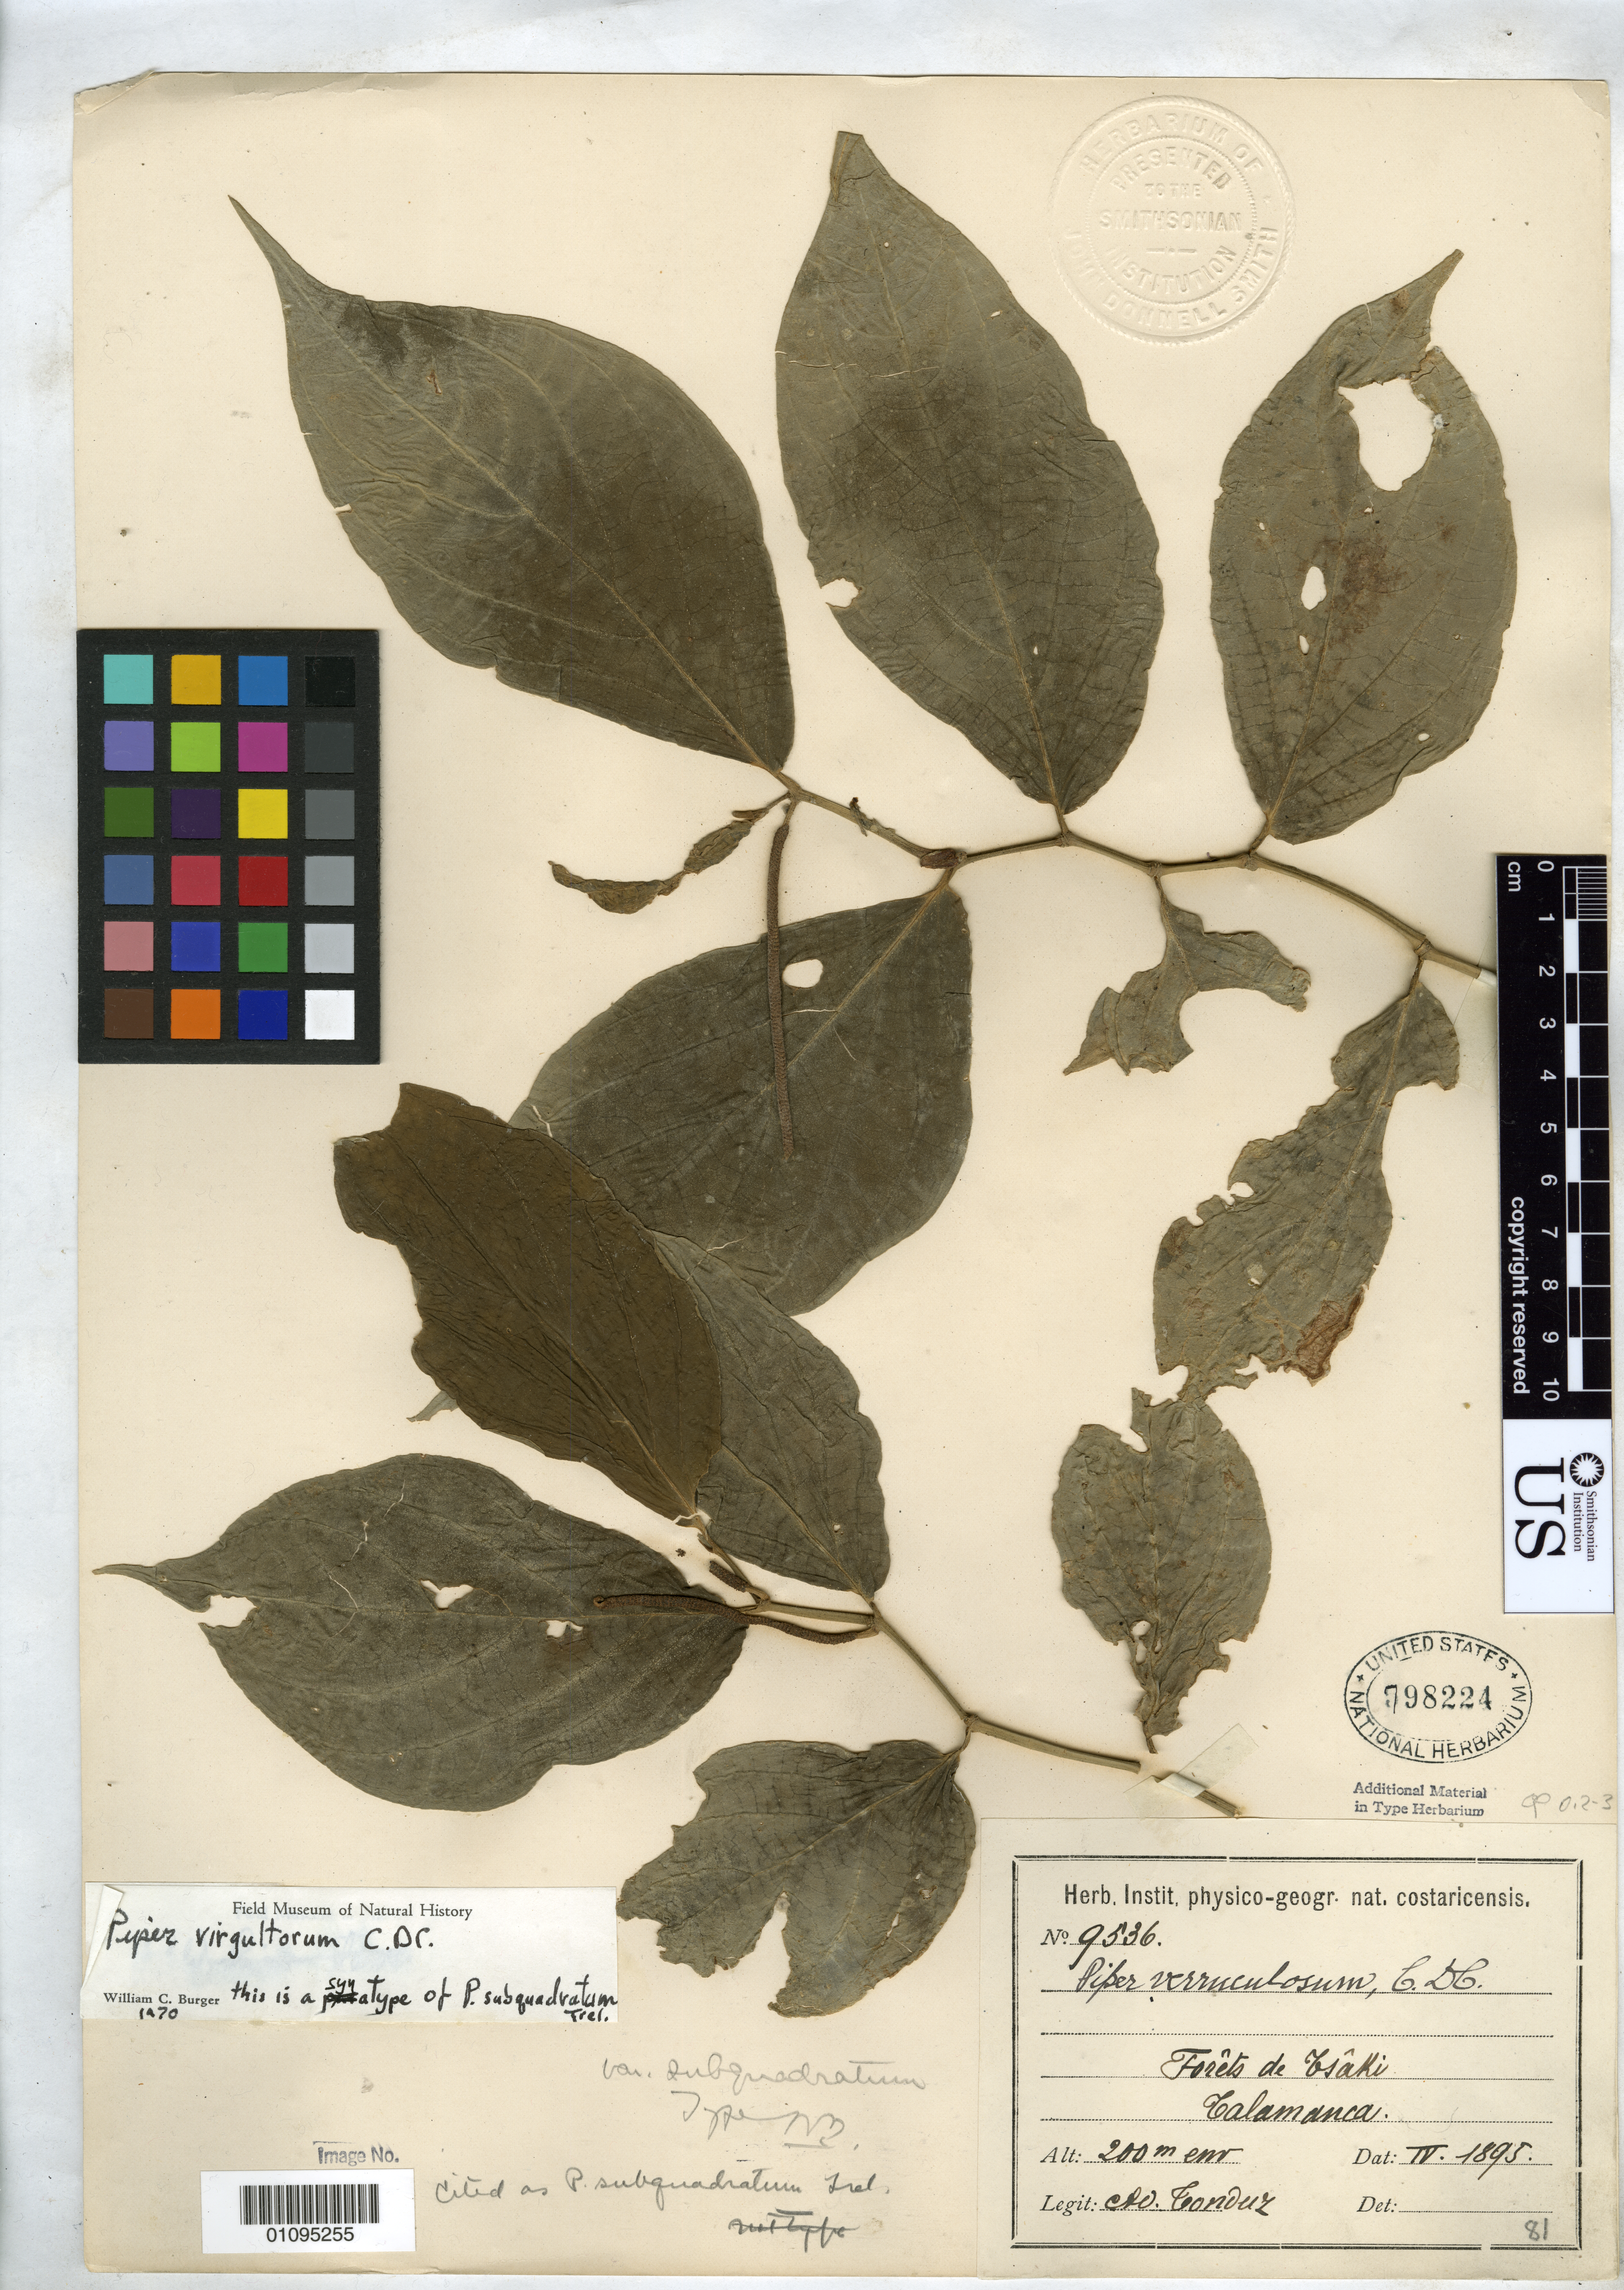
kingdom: Plantae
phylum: Tracheophyta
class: Magnoliopsida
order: Piperales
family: Piperaceae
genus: Piper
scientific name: Piper virgultorum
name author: C. DC.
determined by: Burger, William C.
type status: Paratype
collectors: A. Tonduz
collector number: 9536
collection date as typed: Apr 1895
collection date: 1895-04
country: Costa Rica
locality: Tsaki, Talamanca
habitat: Forets.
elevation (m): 200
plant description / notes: Erroneously annotated by Burger (1970) as "syntype" of Piper subquatratum Trel. [Type collection is 9387; this specimen is a paratype unless it is a mislabeled duplicate of 9387.]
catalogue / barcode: US 798224